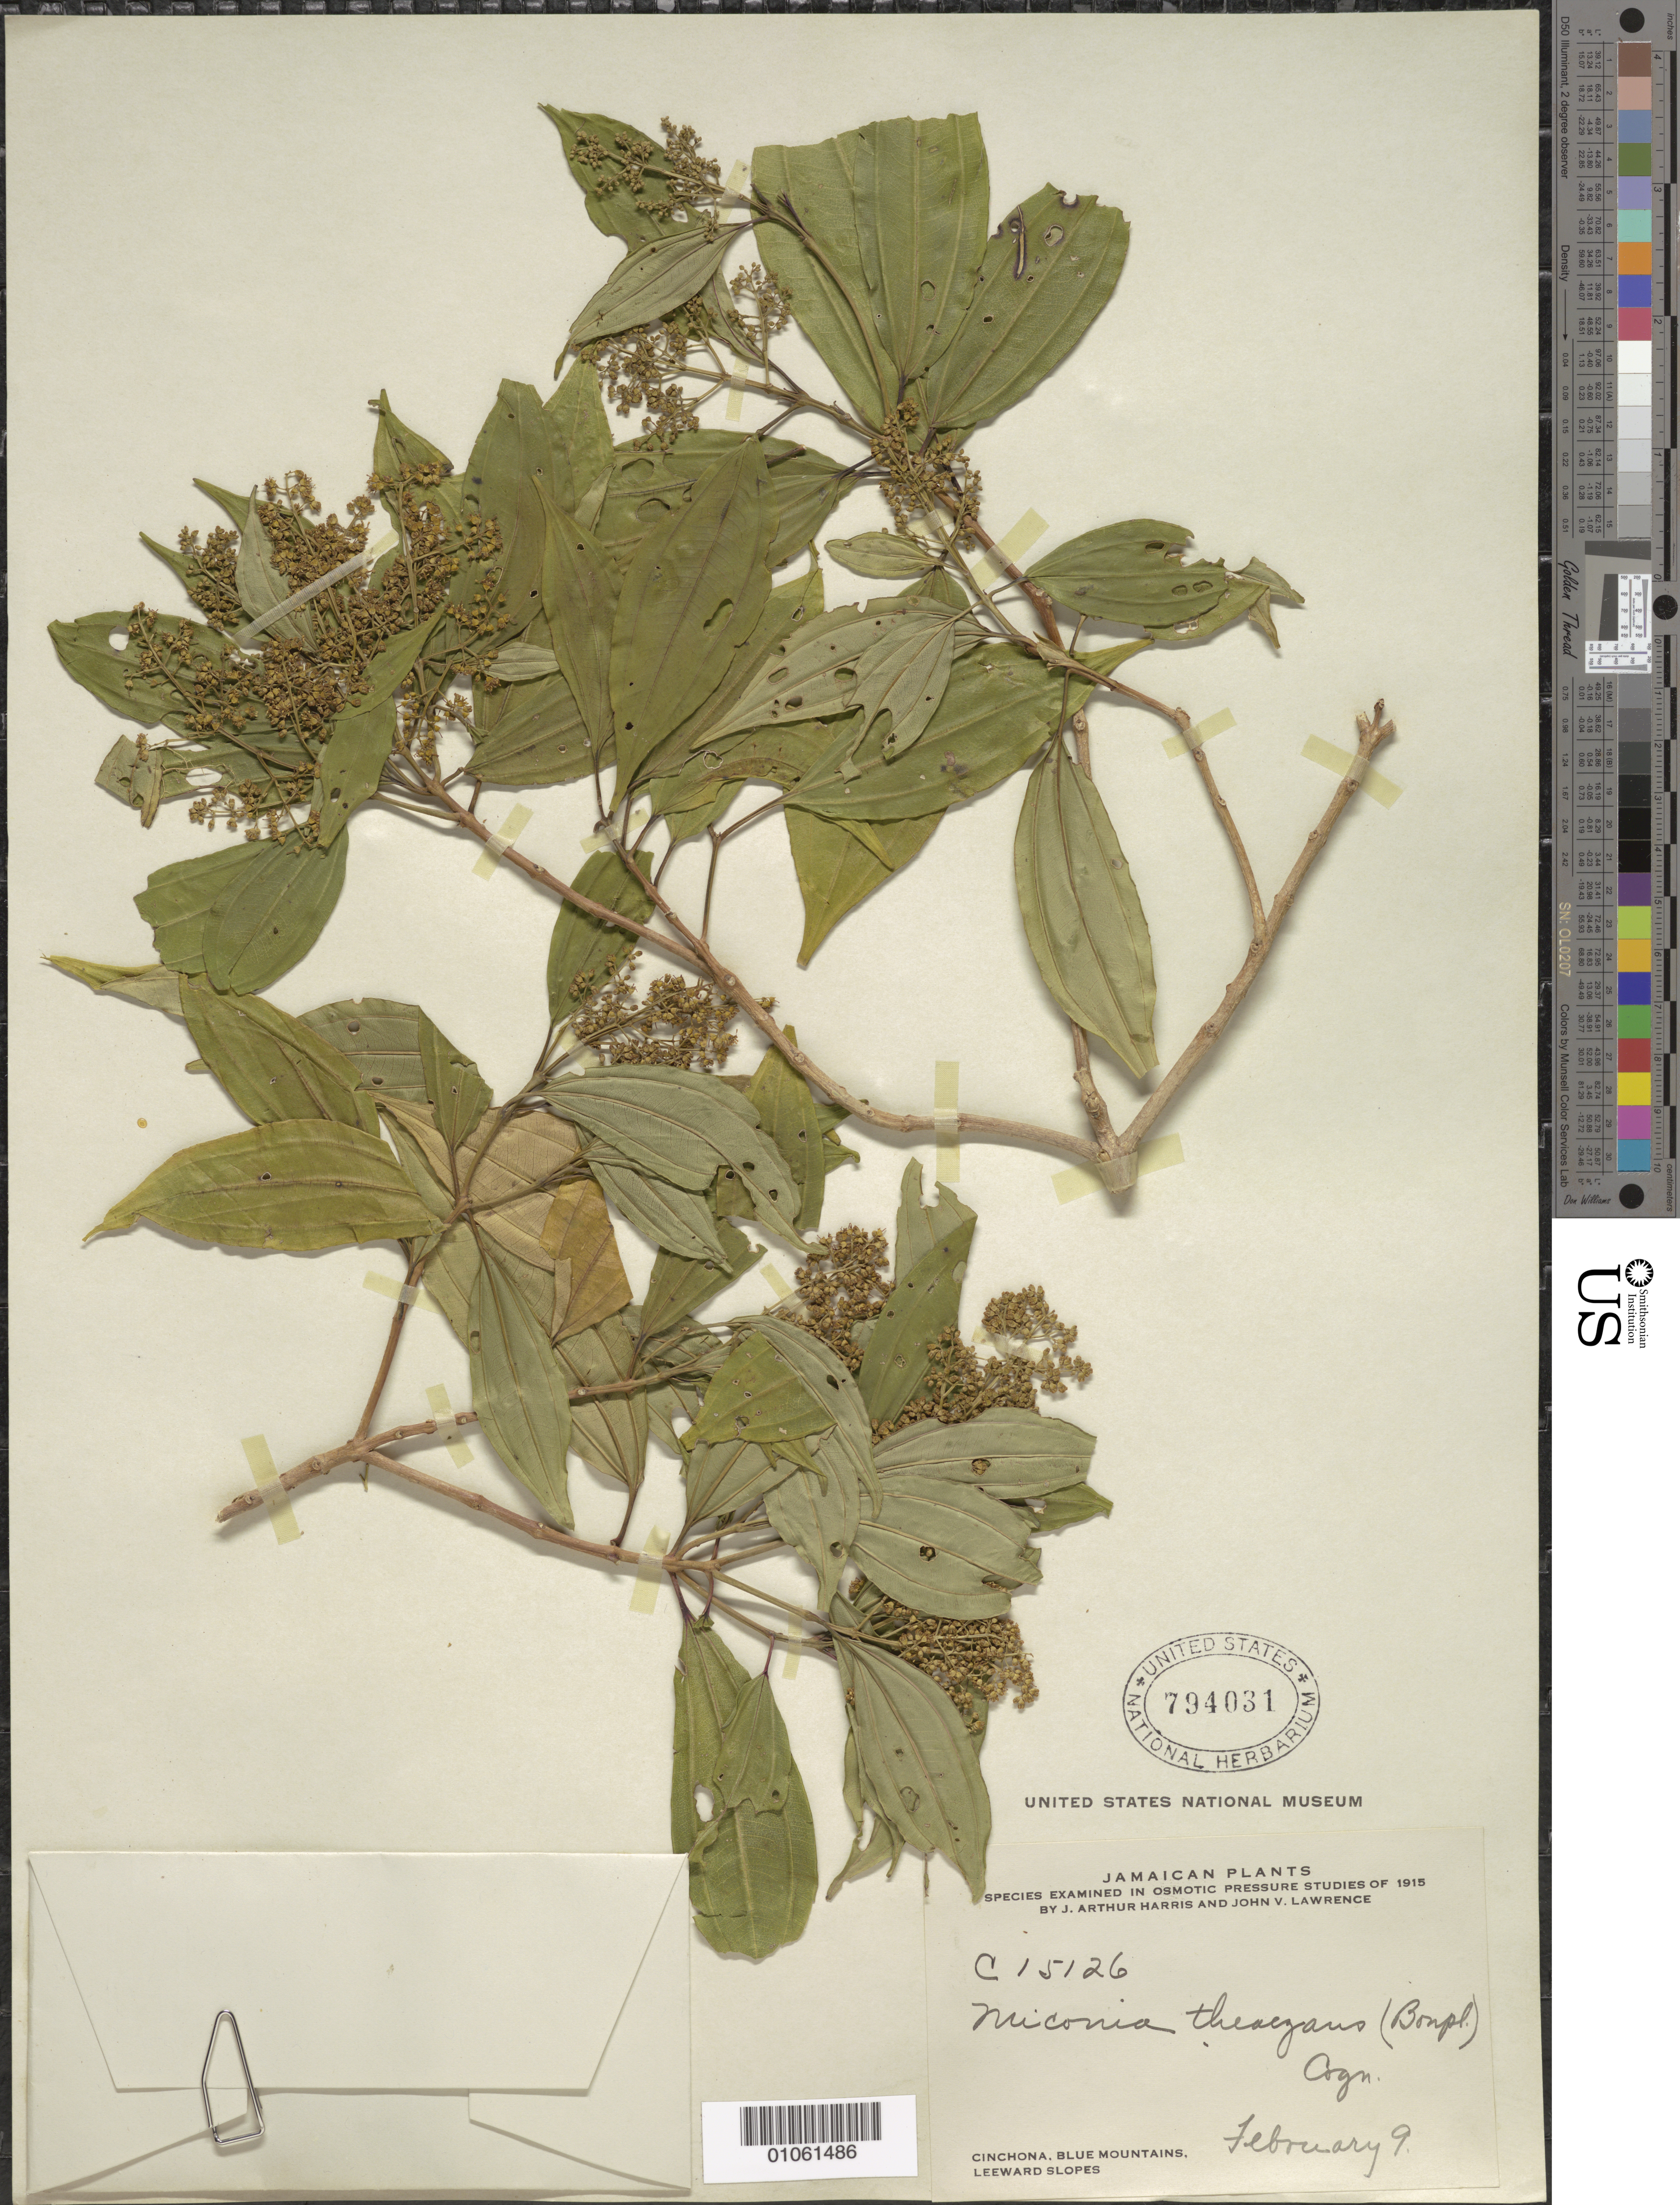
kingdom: Plantae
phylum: Tracheophyta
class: Magnoliopsida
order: Myrtales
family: Melastomataceae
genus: Miconia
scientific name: Miconia theizans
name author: (Bonpl.) Cogn.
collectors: J. A. Harris & J. Lawrence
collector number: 15126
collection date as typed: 09 Feb 1915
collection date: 1915-02-09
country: Jamaica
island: Jamaica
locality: Cinchona, Blue Mountains, leeward slopes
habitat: Leeward slopes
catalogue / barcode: US 794031